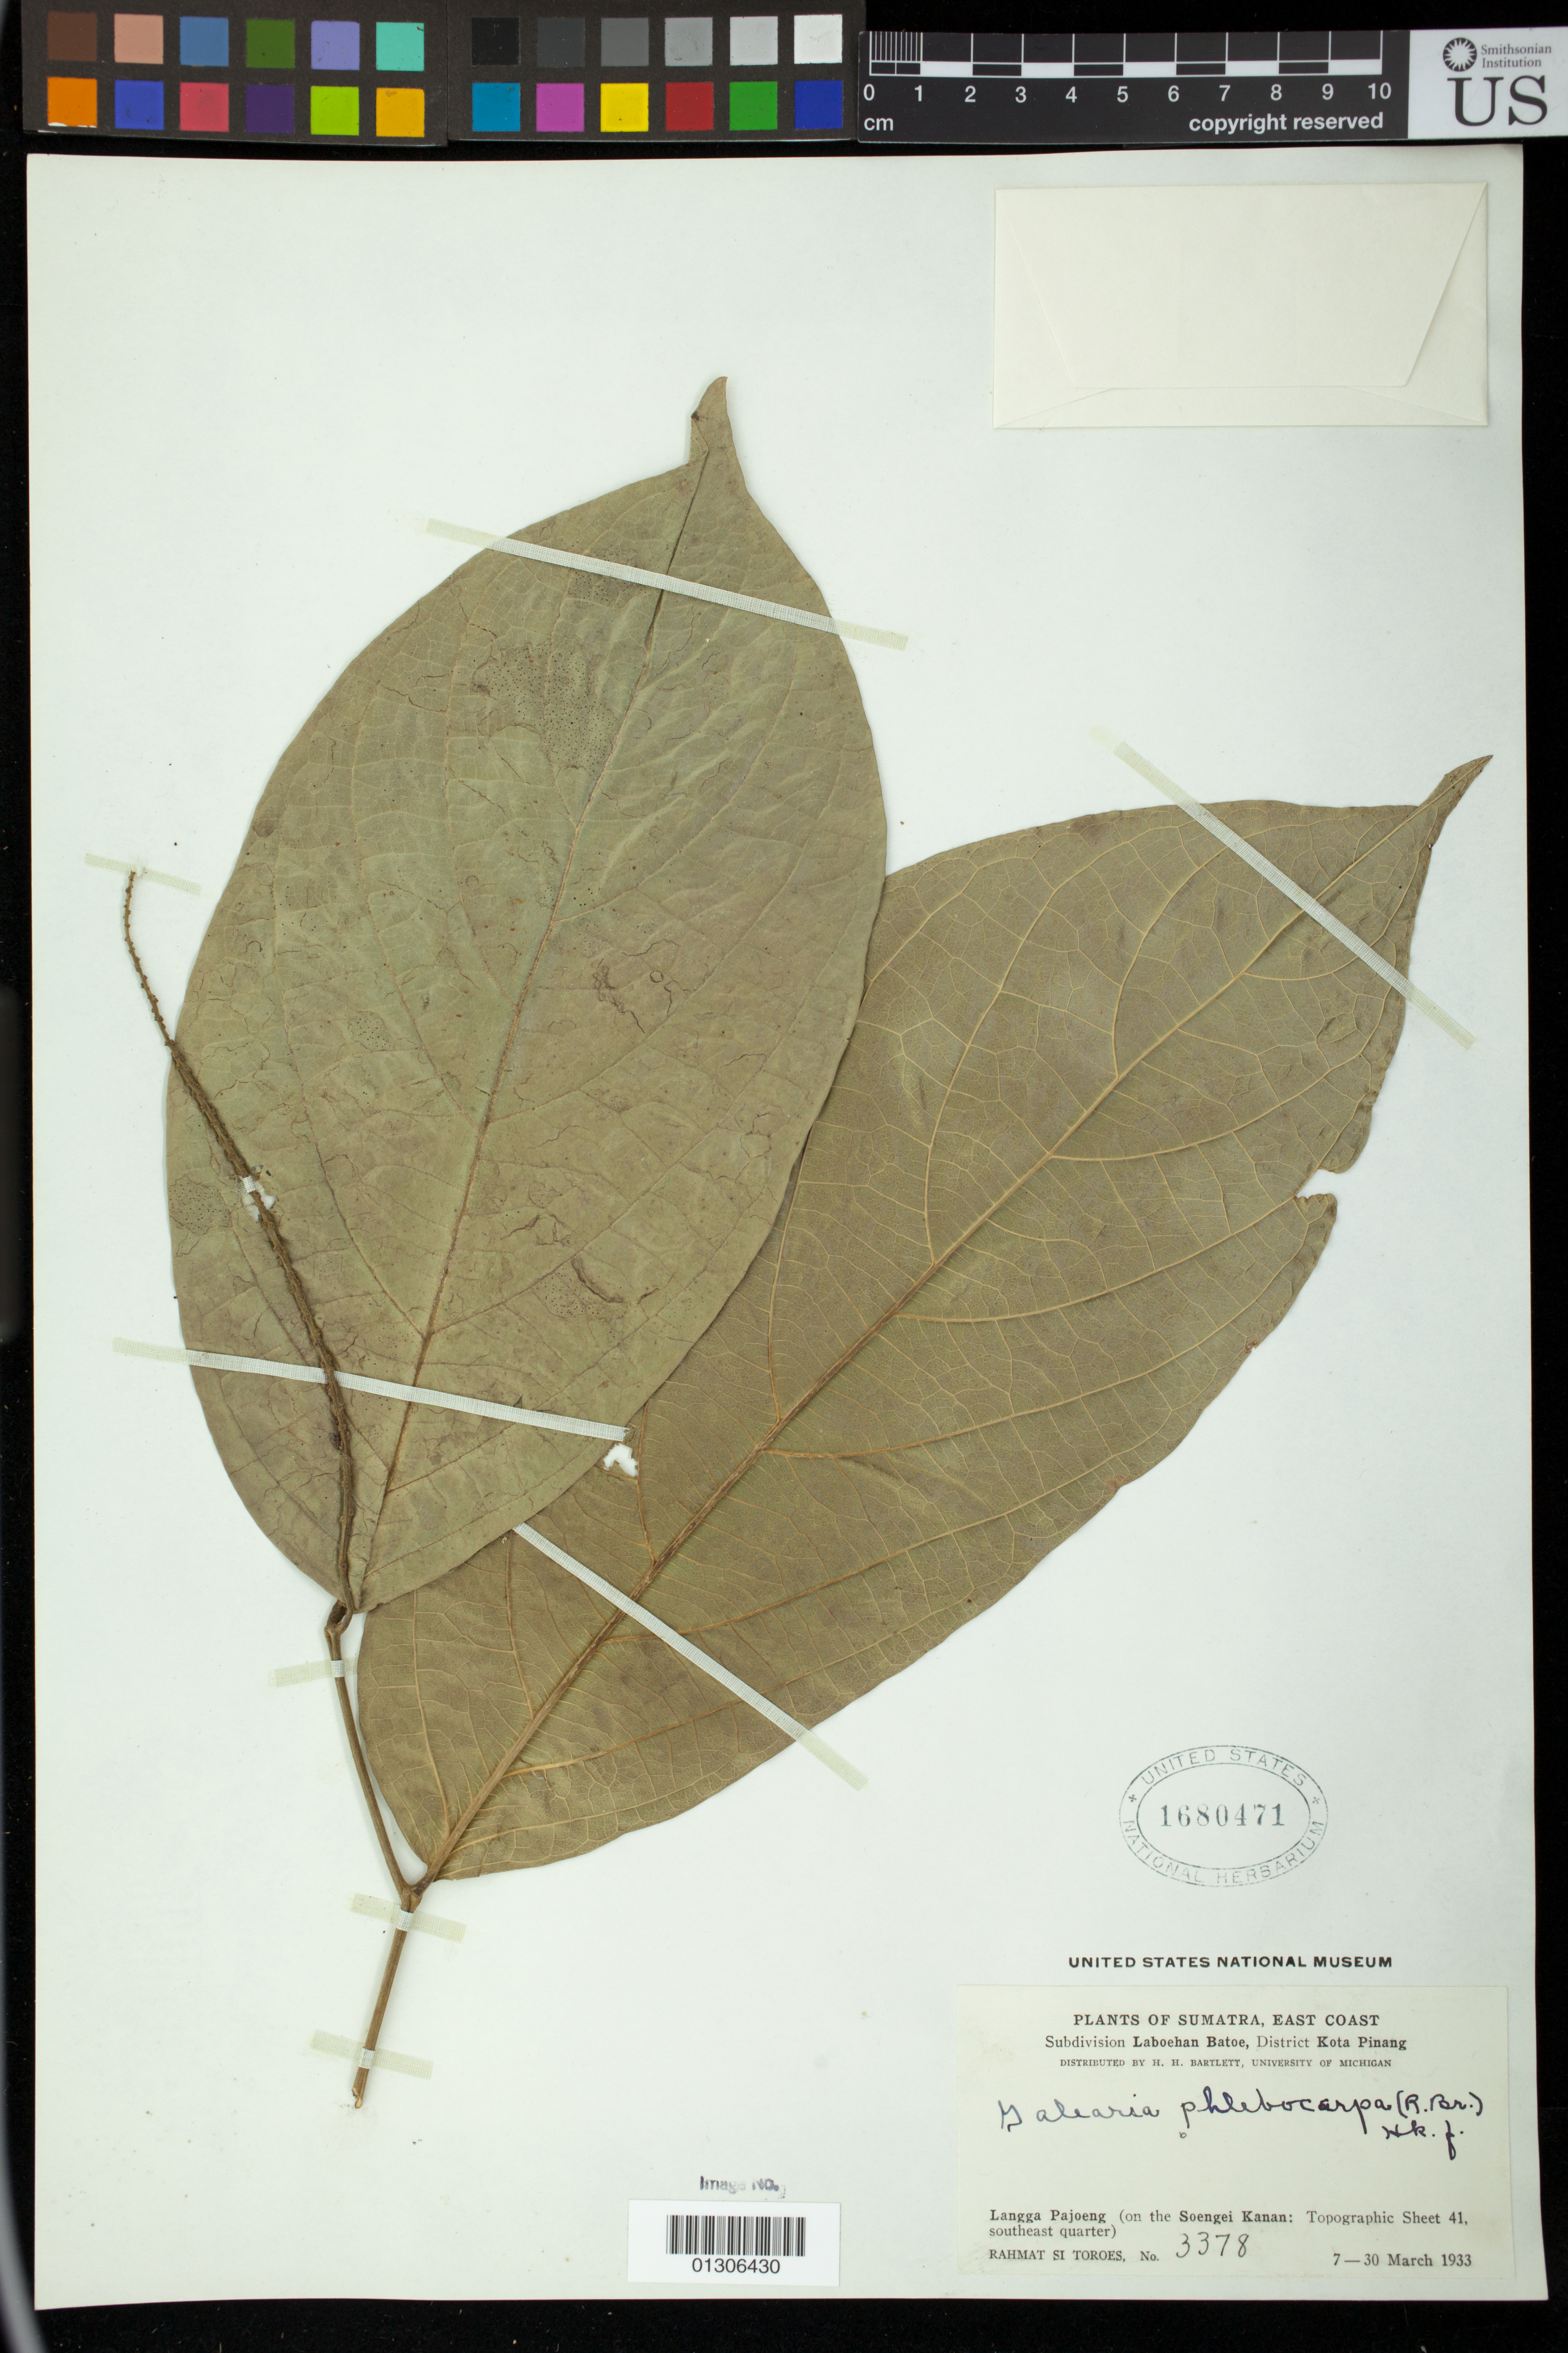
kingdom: Plantae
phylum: Tracheophyta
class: Magnoliopsida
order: Malpighiales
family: Pandaceae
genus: Galearia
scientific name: Galearia fulva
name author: (Tul.) Miq.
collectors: Rahmat Si Boeea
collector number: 3378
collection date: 1933-03-07/1933-03-30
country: Indonesia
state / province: Sumatra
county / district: Sumatera Utara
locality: Langga Pajoeng (Langgapayung) (on the Soengei Kanan {Sungai Kanan} : Topographic Sheet 41, southeast quarter)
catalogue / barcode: US 1680471